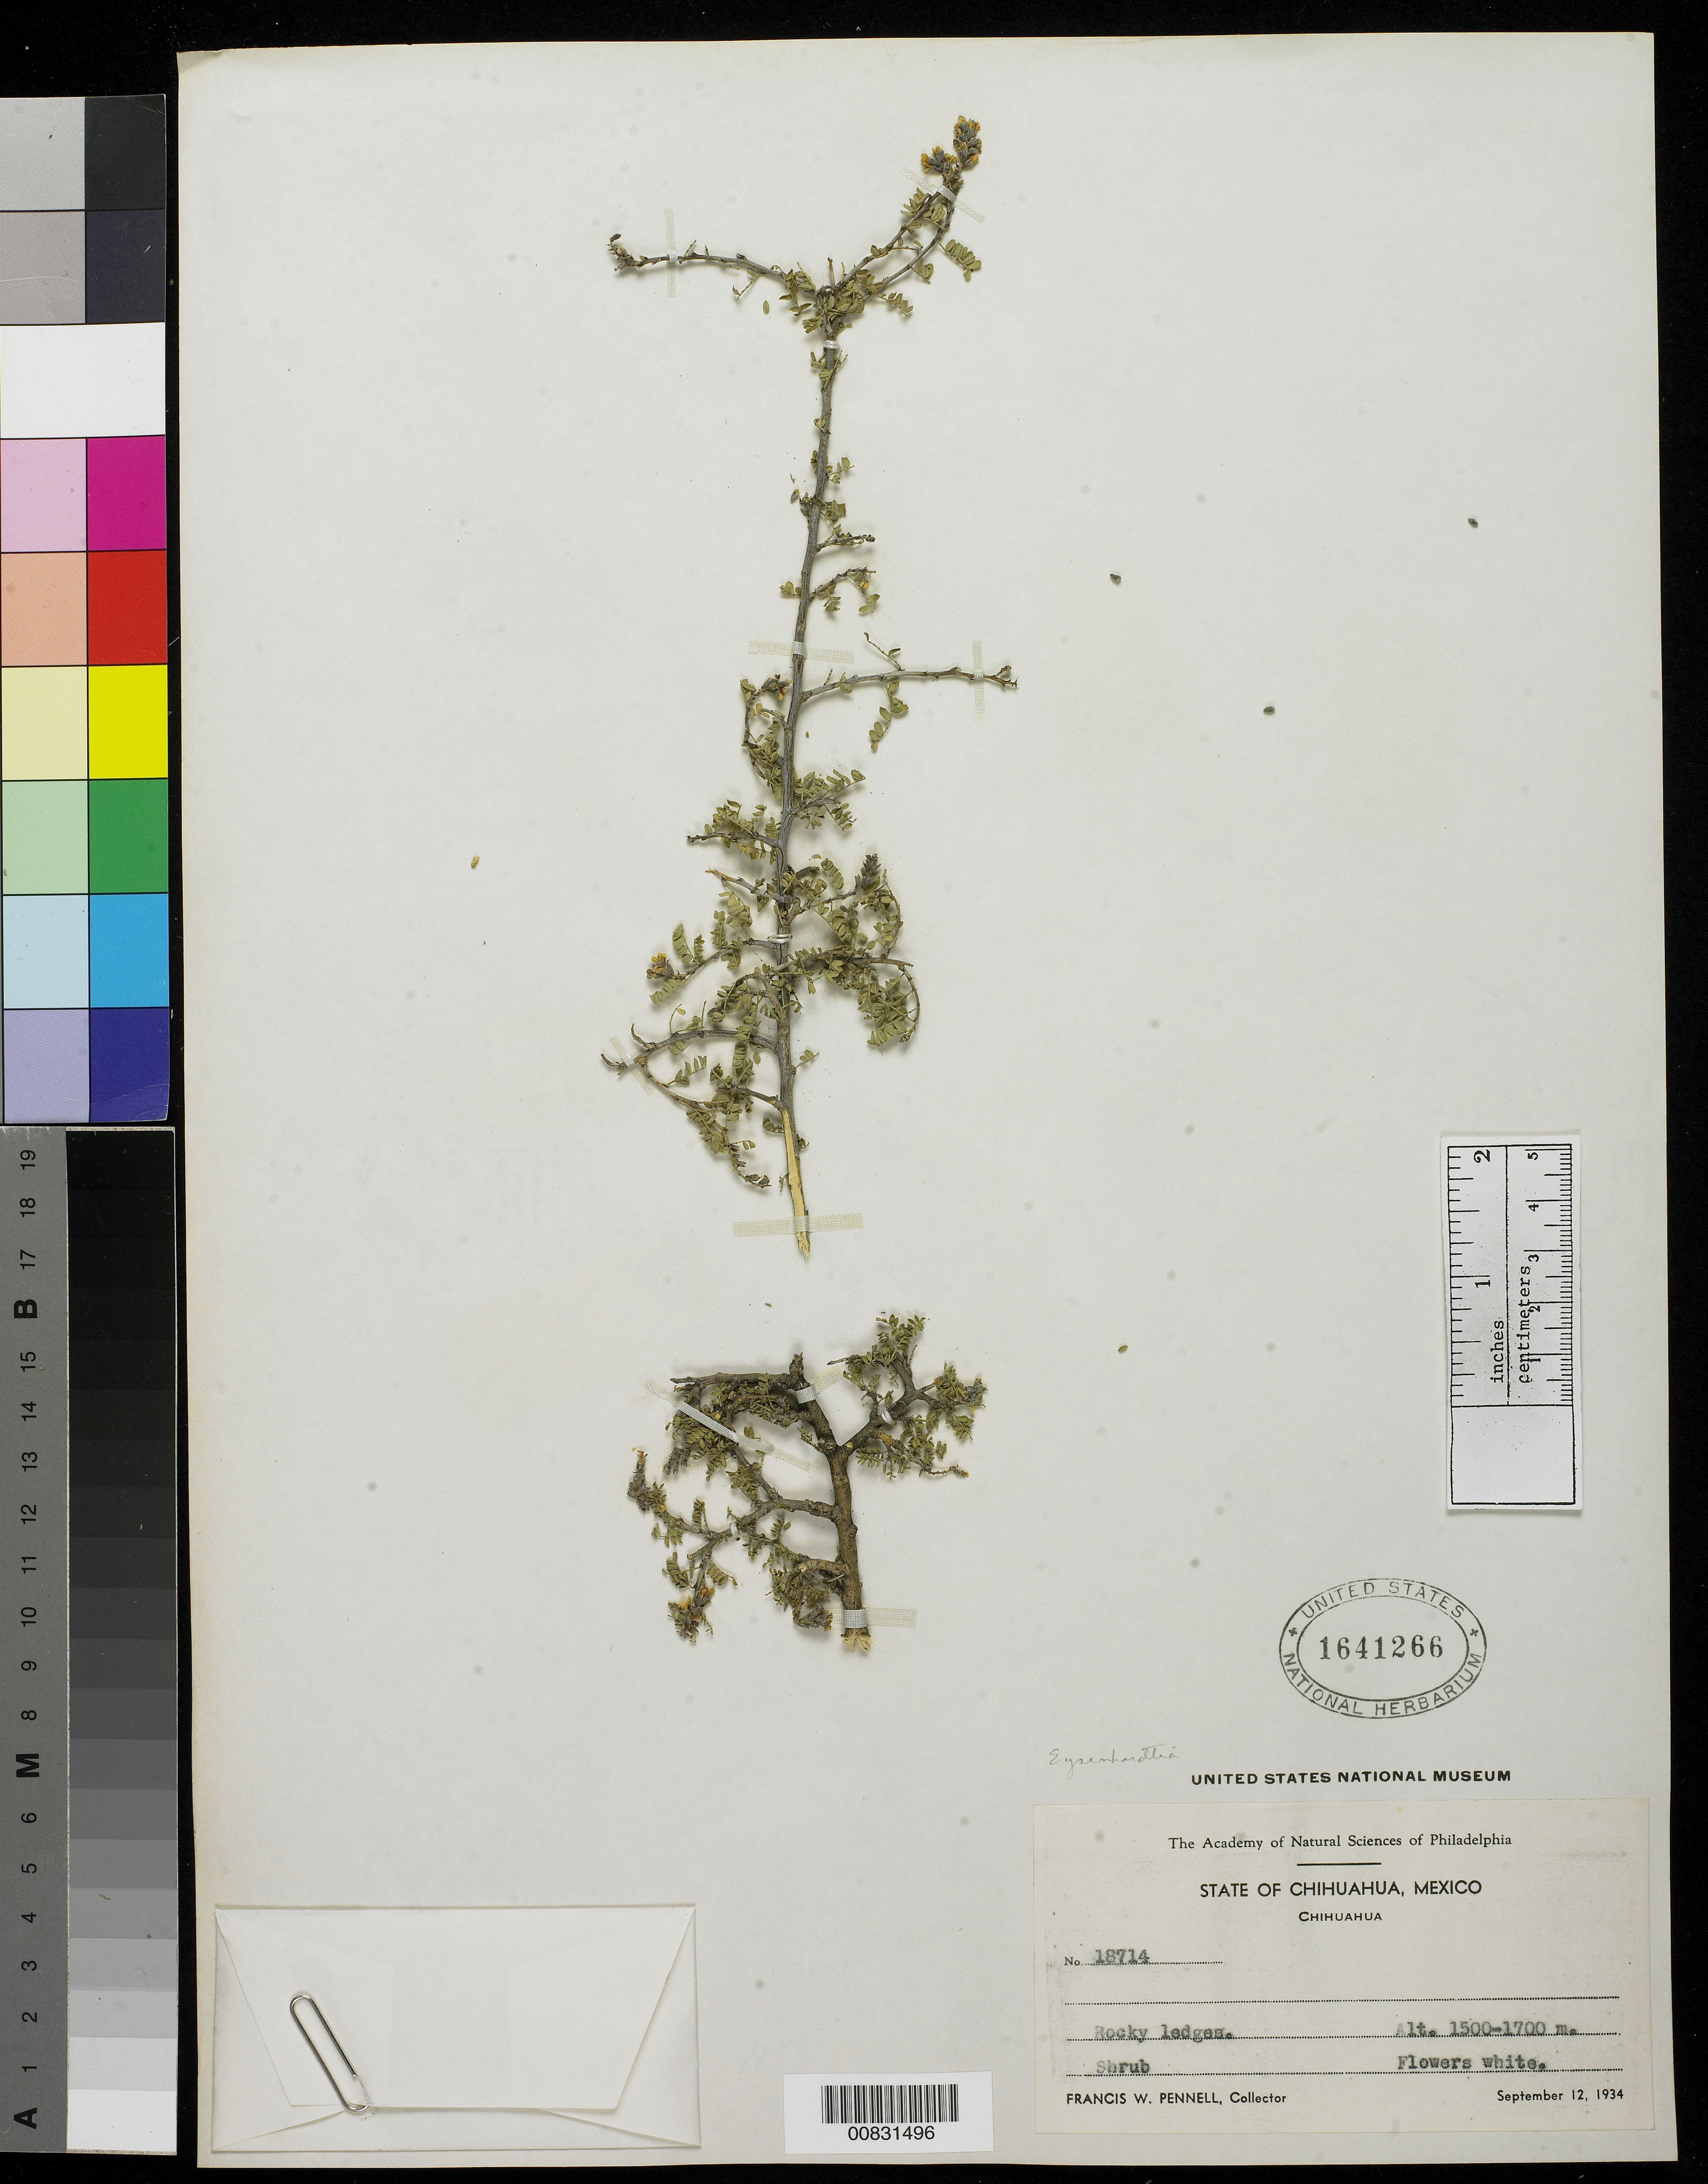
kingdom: Plantae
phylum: Tracheophyta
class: Magnoliopsida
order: Fabales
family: Fabaceae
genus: Eysenhardtia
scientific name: Eysenhardtia sp.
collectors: F. W. Pennell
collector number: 18714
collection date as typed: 12 Sep 1934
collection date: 1934-09-12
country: Mexico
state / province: Chihuahua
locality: Chihuahua.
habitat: Rocky ledges.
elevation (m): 1700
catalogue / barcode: US 1641266